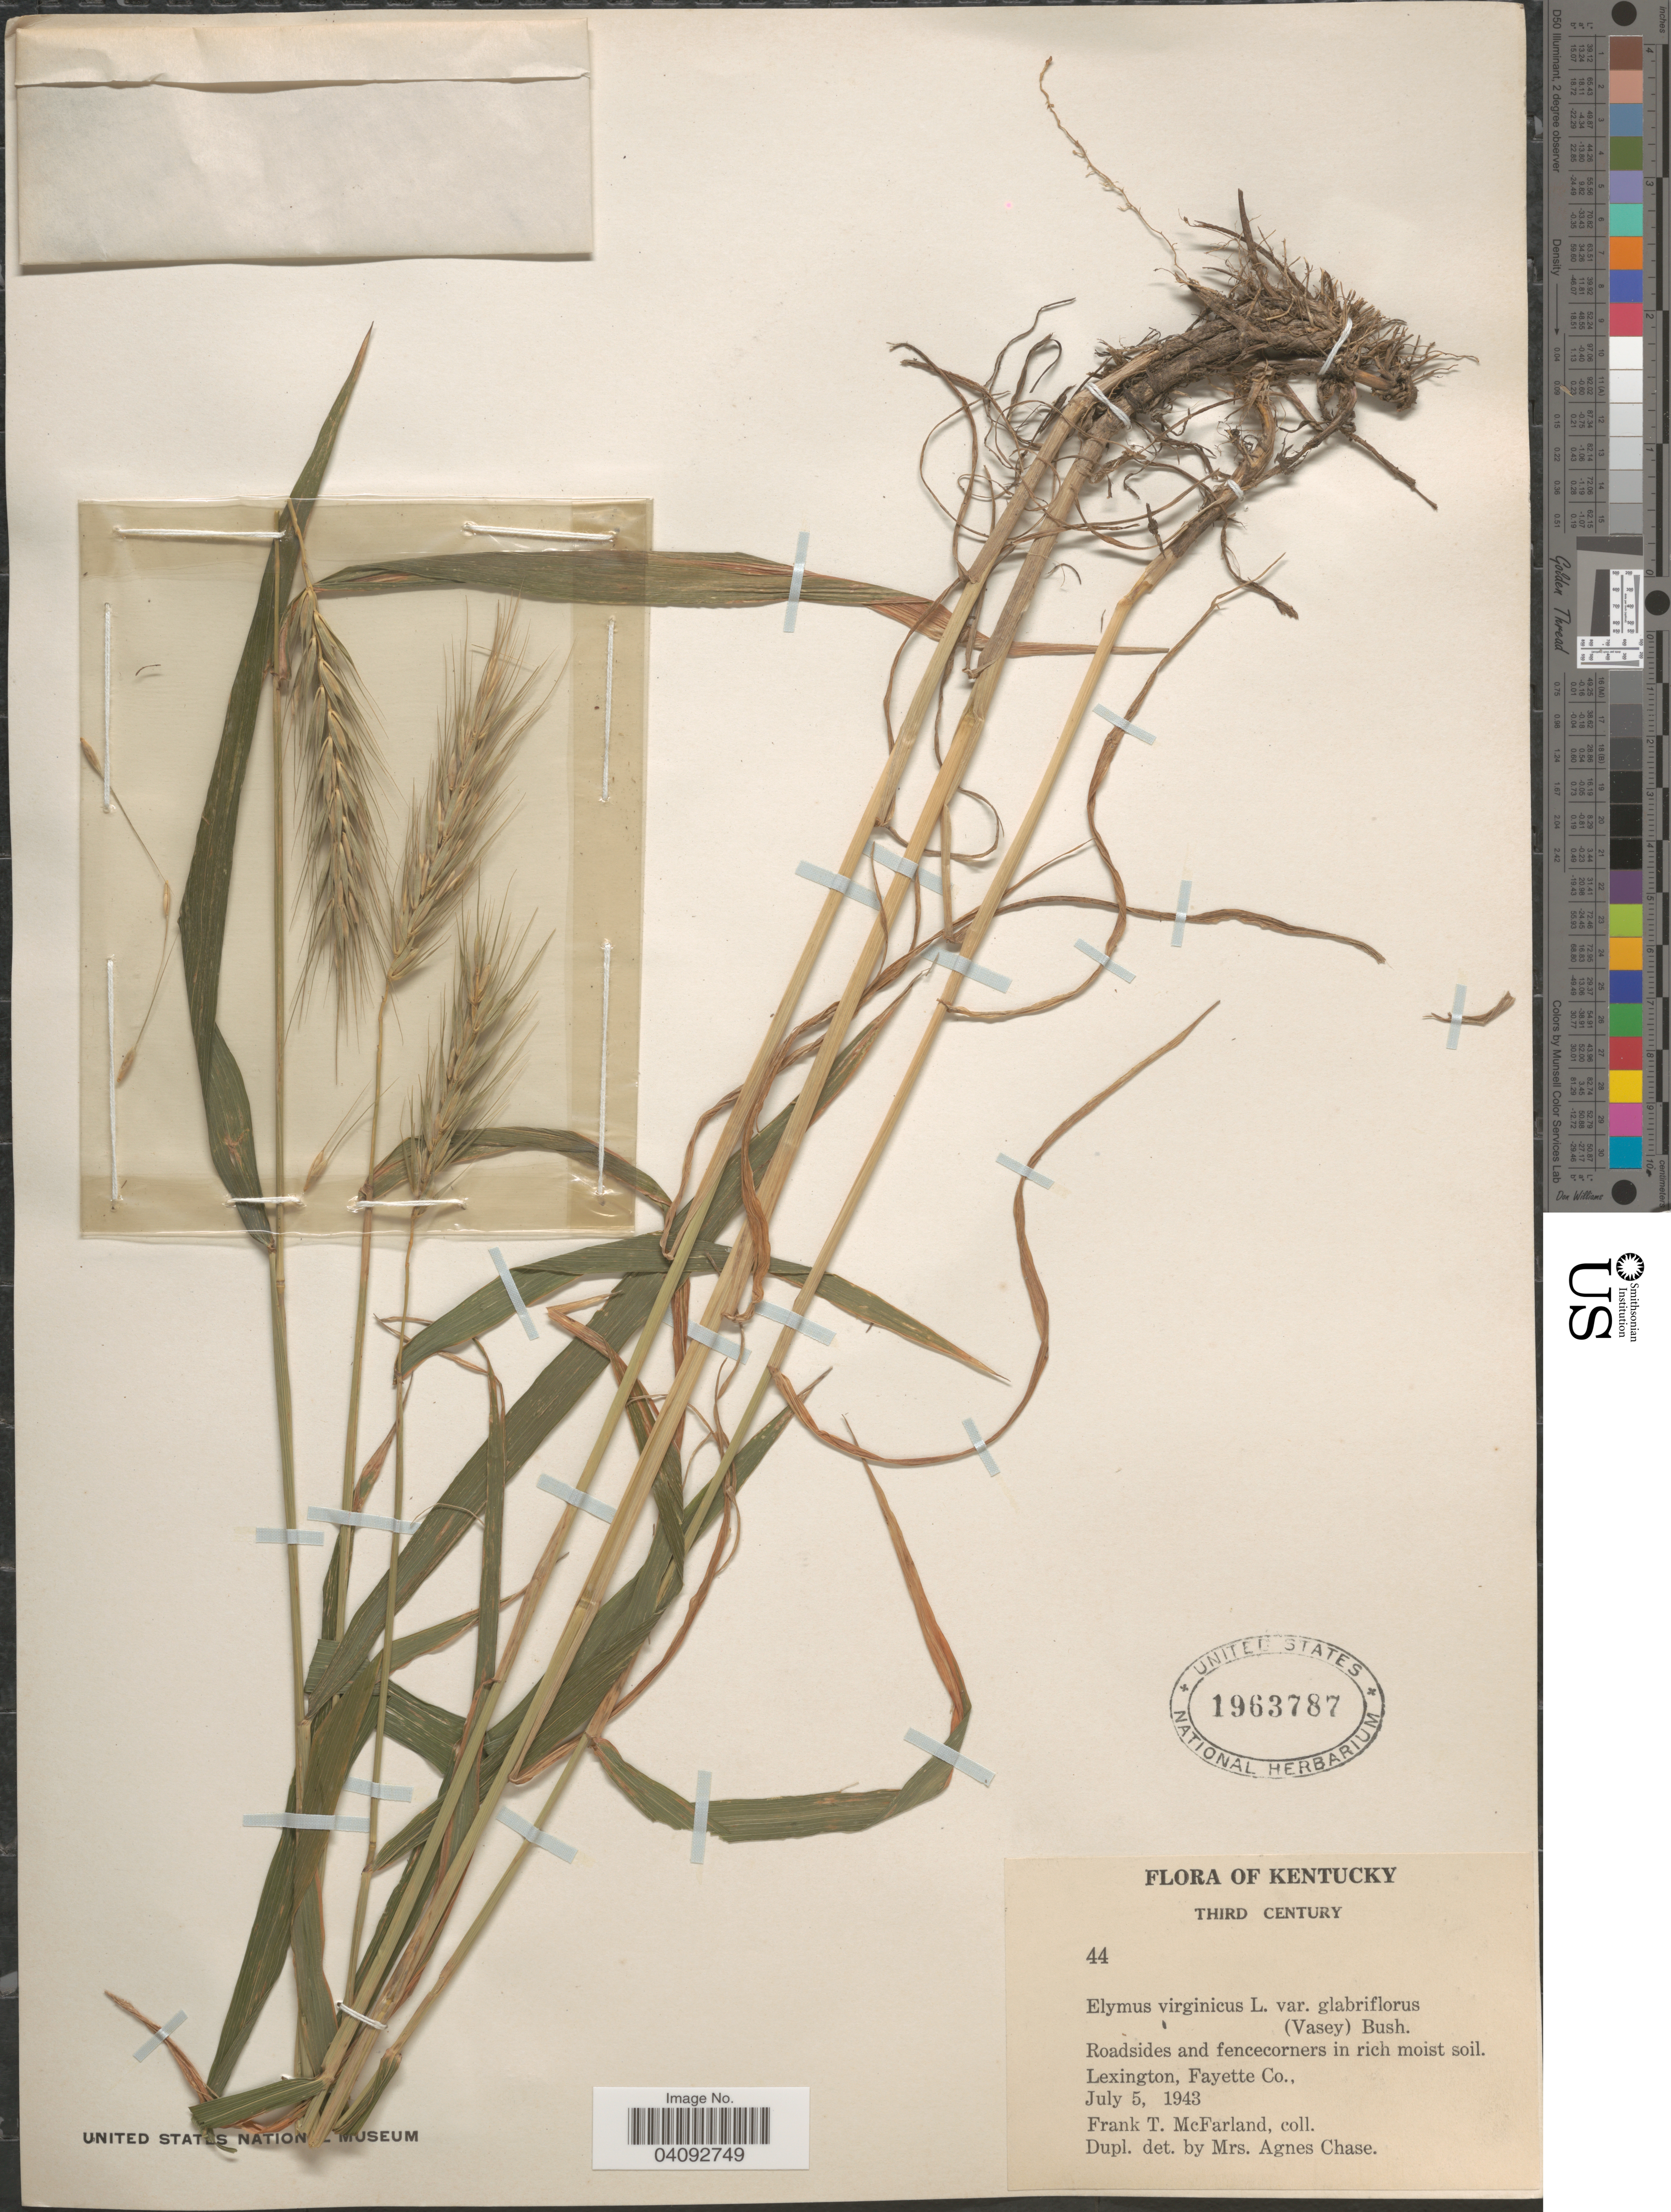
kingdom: Plantae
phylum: Tracheophyta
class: Liliopsida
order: Poales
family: Poaceae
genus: Elymus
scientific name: Elymus glabriflorus var. glabriflorus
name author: (Vasey ex L.H. Dewey) Scribn. & C.R. Ball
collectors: F. McFarland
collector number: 44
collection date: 1943-07-05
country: United States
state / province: Kentucky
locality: Third Century. Roadsides and fencecorners in rich moist soil. Lexington, Fayette Co.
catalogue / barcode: US 1963787